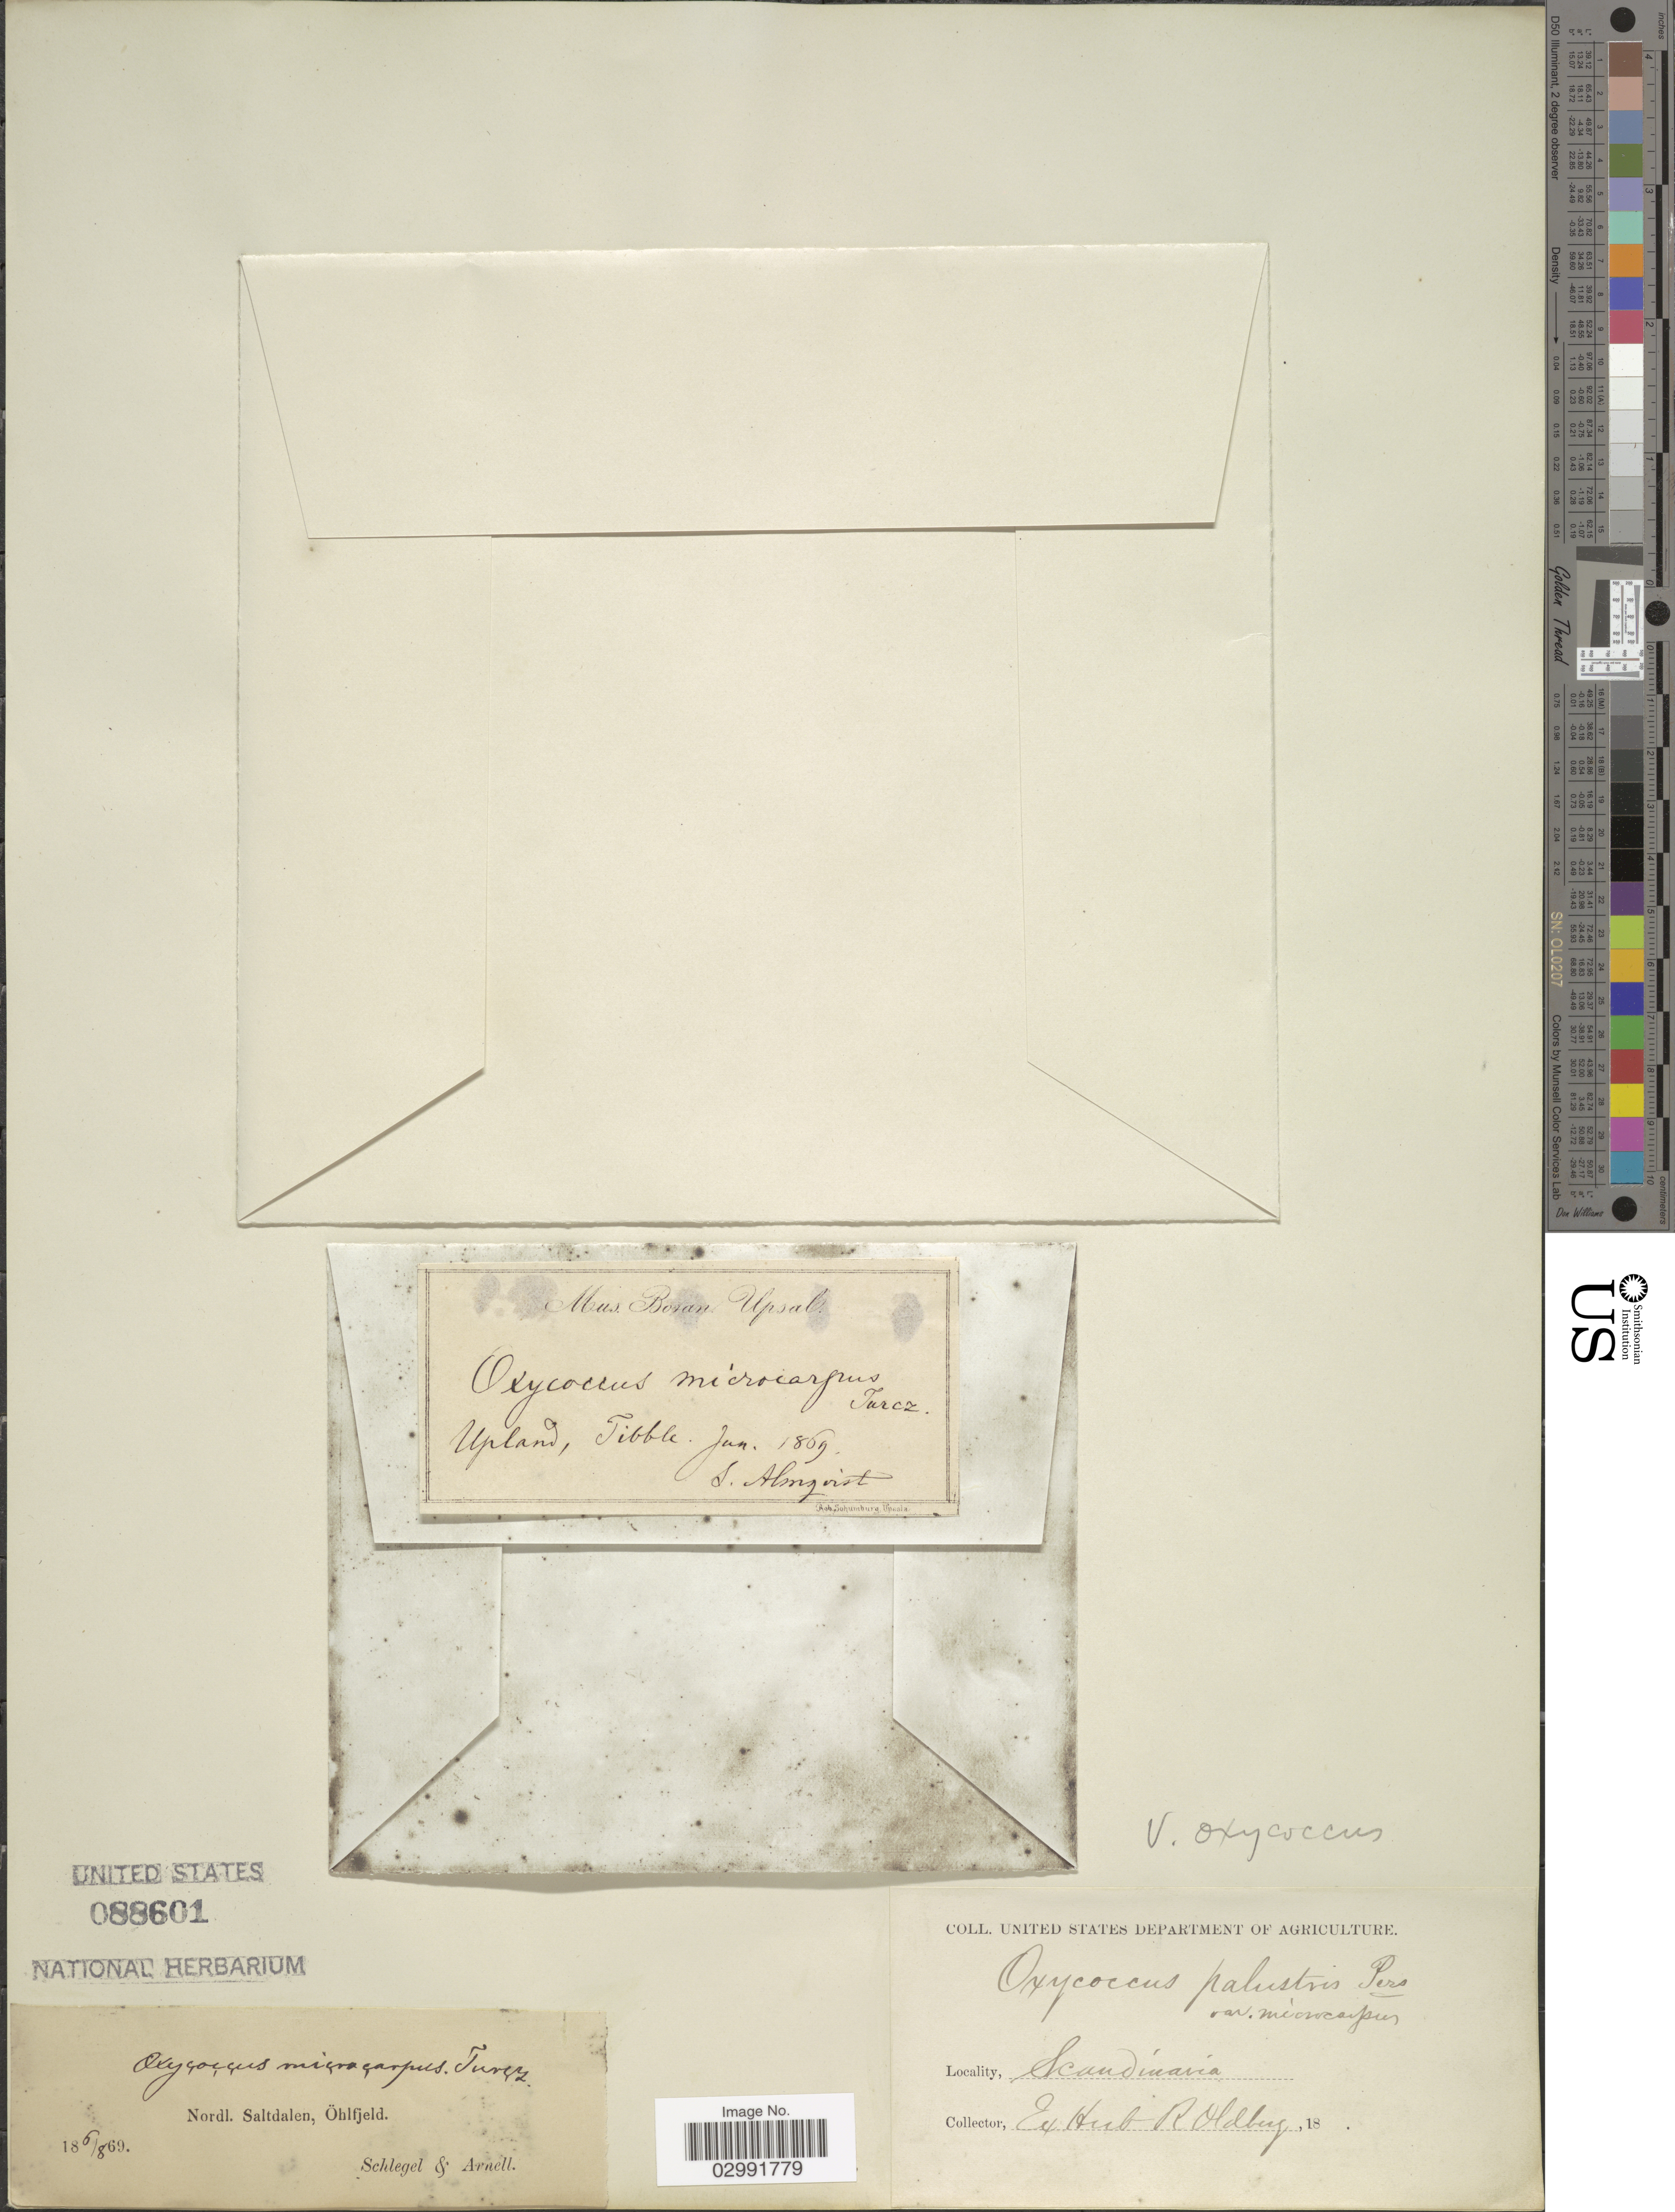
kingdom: Plantae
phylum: Tracheophyta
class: Magnoliopsida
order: Ericales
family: Ericaceae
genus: Vaccinium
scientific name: Vaccinium oxycoccos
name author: L.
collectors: Schlegel & Arnell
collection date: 1869-08-06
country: Norway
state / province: Nordland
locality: Saltdalen, Öhlfjeld.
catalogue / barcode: US 88601